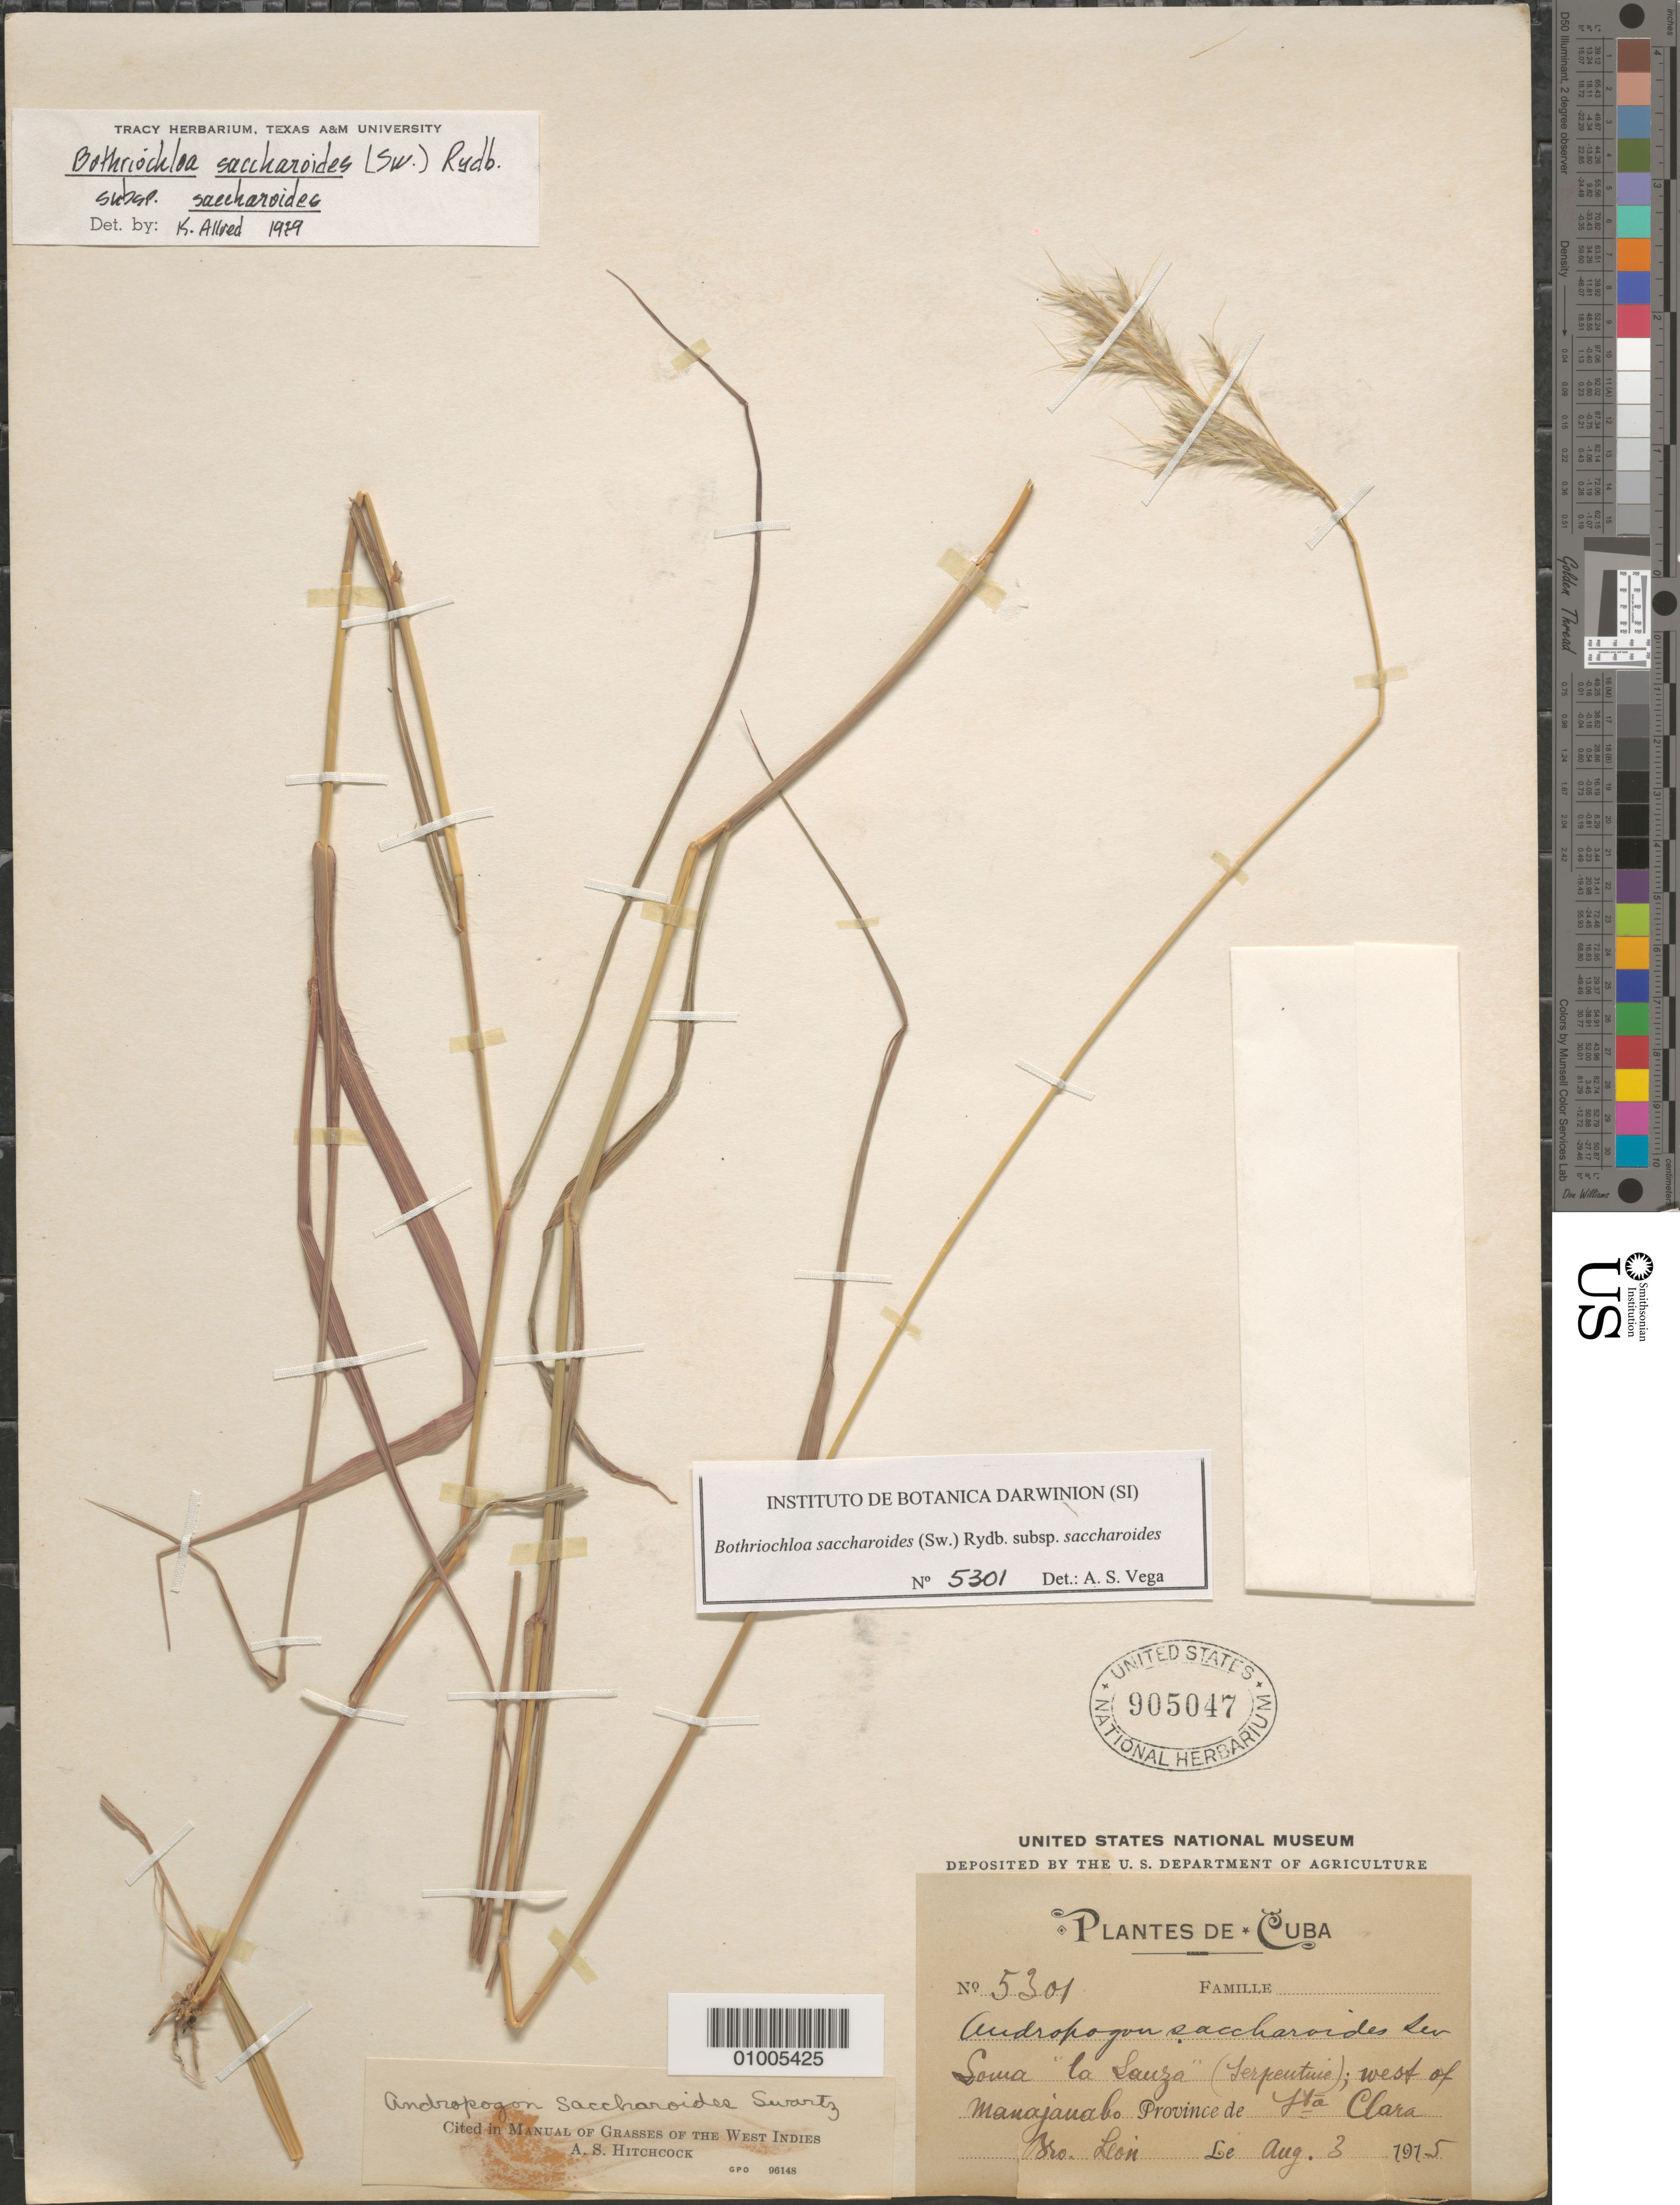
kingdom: Plantae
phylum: Tracheophyta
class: Liliopsida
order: Poales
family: Poaceae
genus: Bothriochloa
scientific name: Bothriochloa saccharoides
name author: (Sw.) Rydb.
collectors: Bro. León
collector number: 5301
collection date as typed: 03 Aug 1915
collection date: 1915-08-03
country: Cuba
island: Cuba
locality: W of Manajauabo Providence de Sta Clara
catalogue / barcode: US 905047